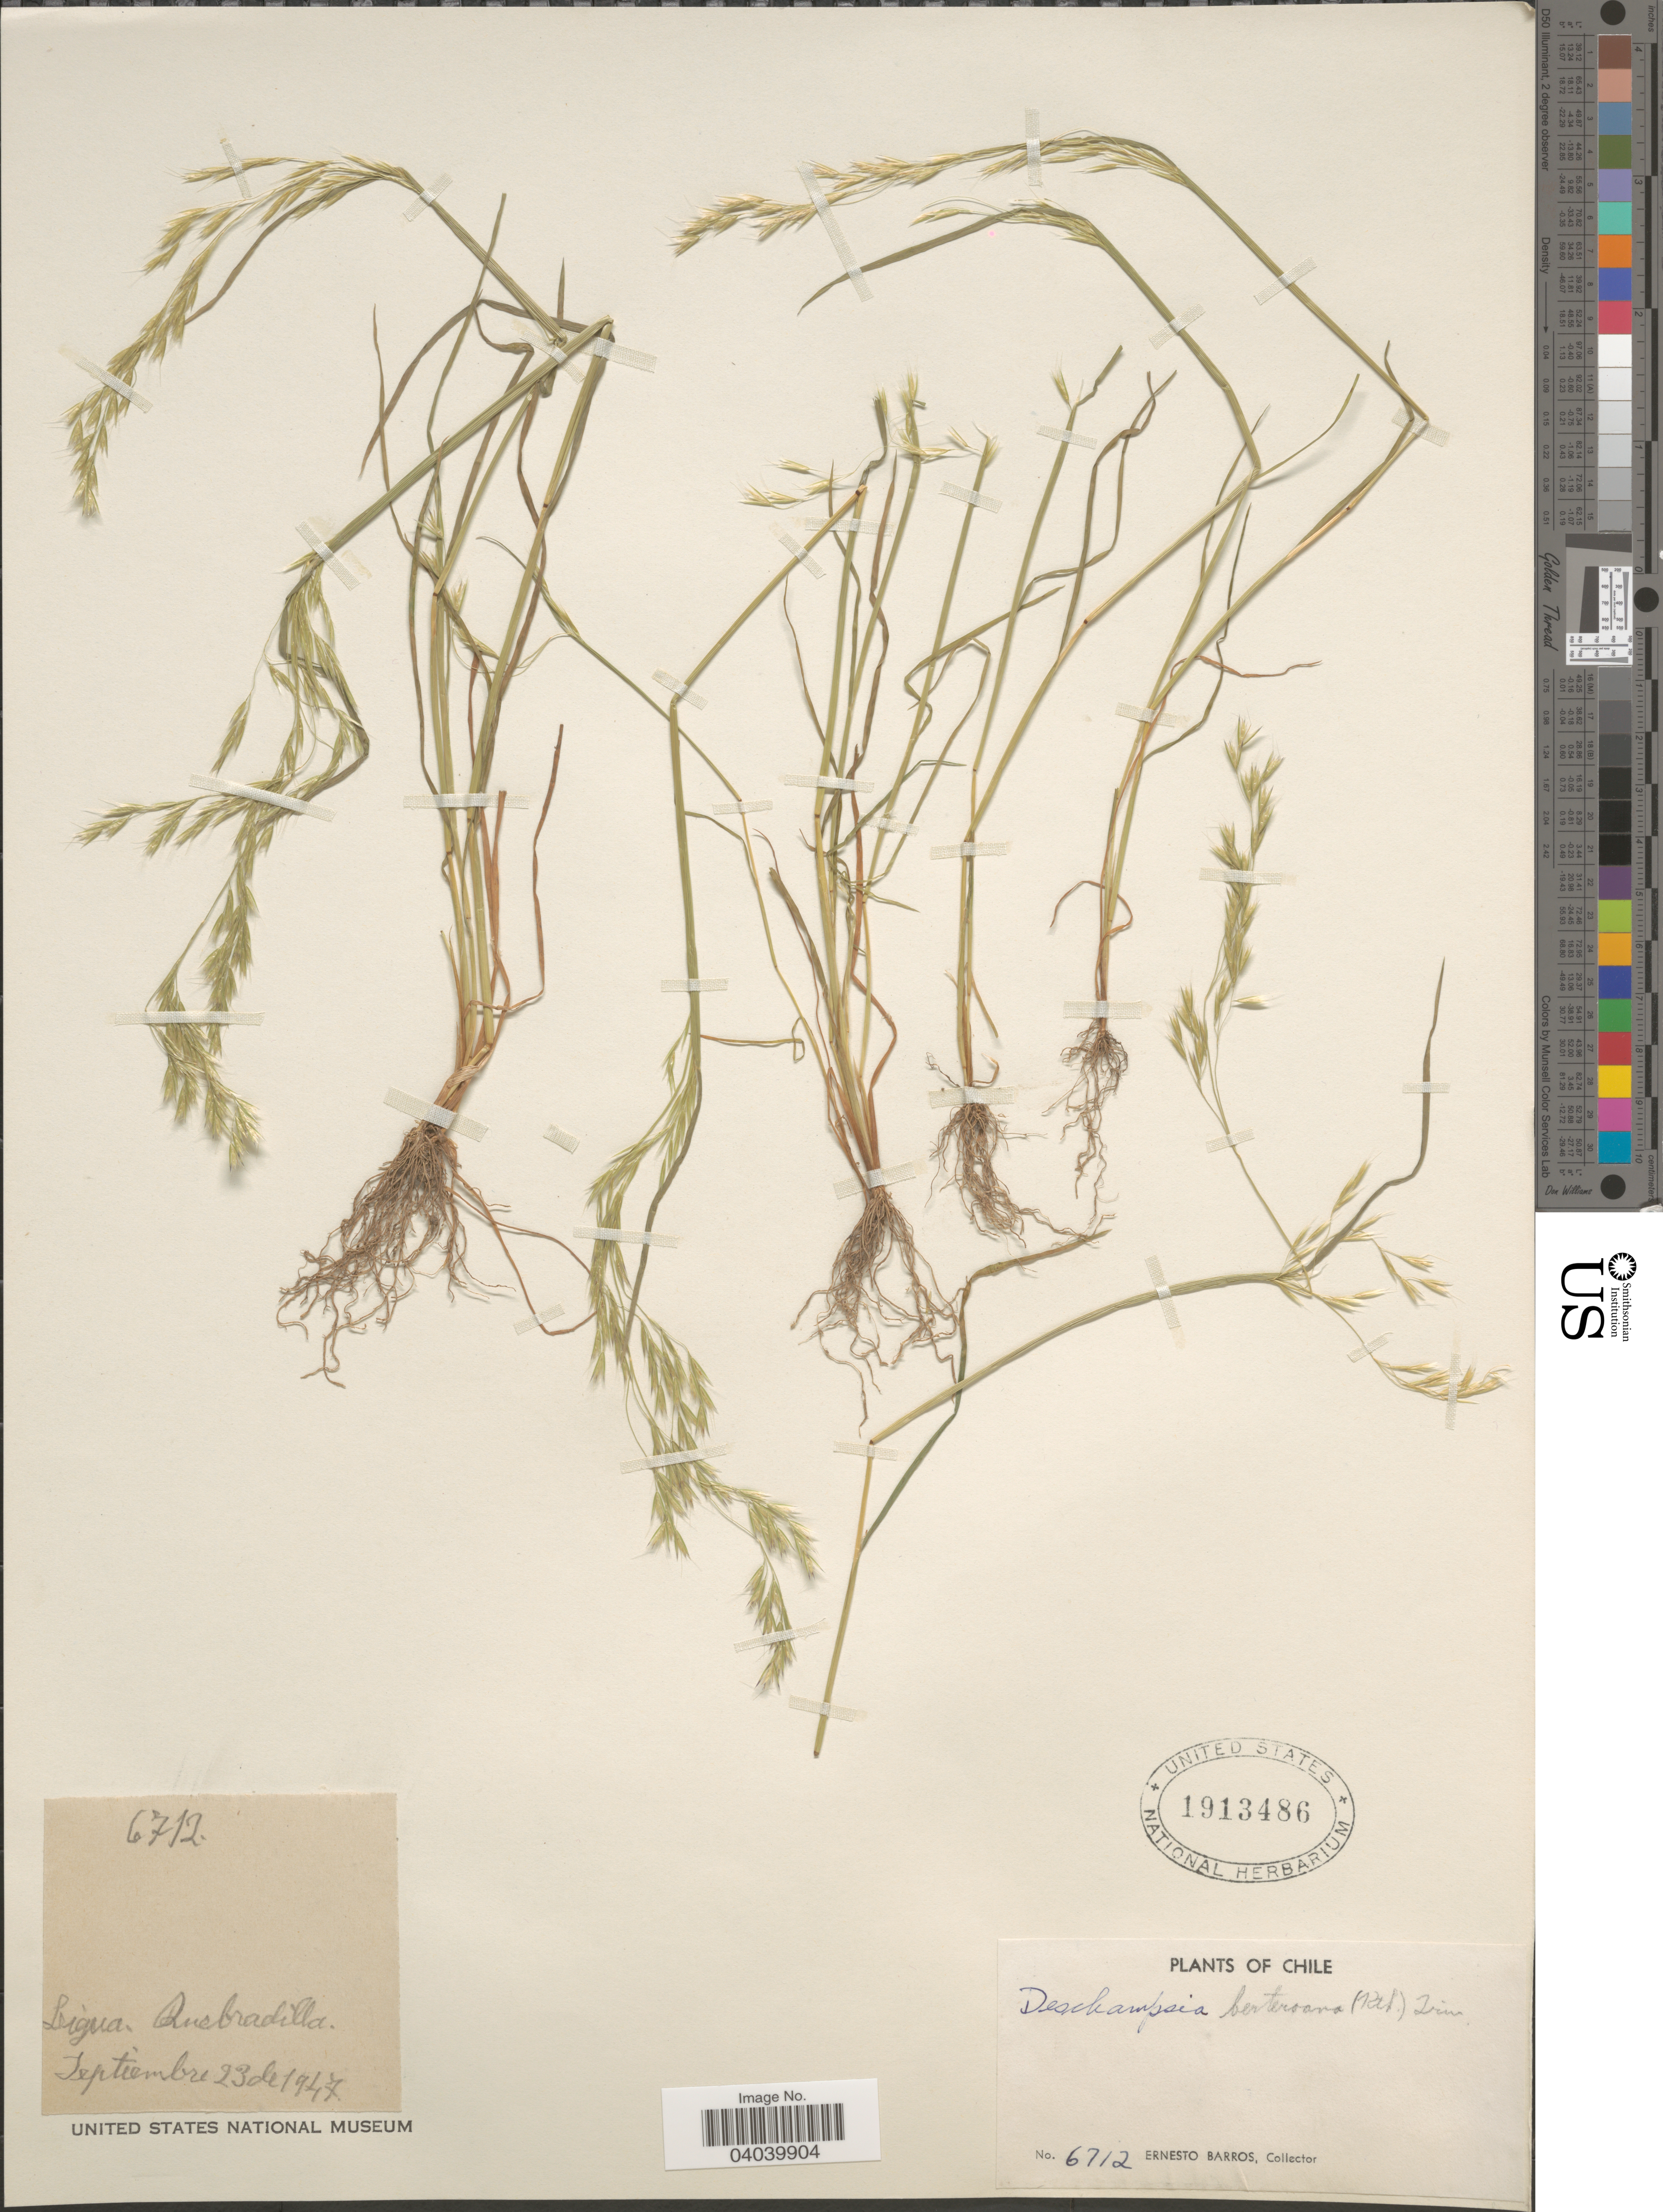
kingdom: Plantae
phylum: Tracheophyta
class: Liliopsida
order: Poales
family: Poaceae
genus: Deschampsia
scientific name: Deschampsia berteroana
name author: (Kunth) Trin.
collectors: E. Barros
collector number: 6712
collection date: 1947-09-23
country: Chile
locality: Ligua. Quebradilla.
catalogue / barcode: US 1913486